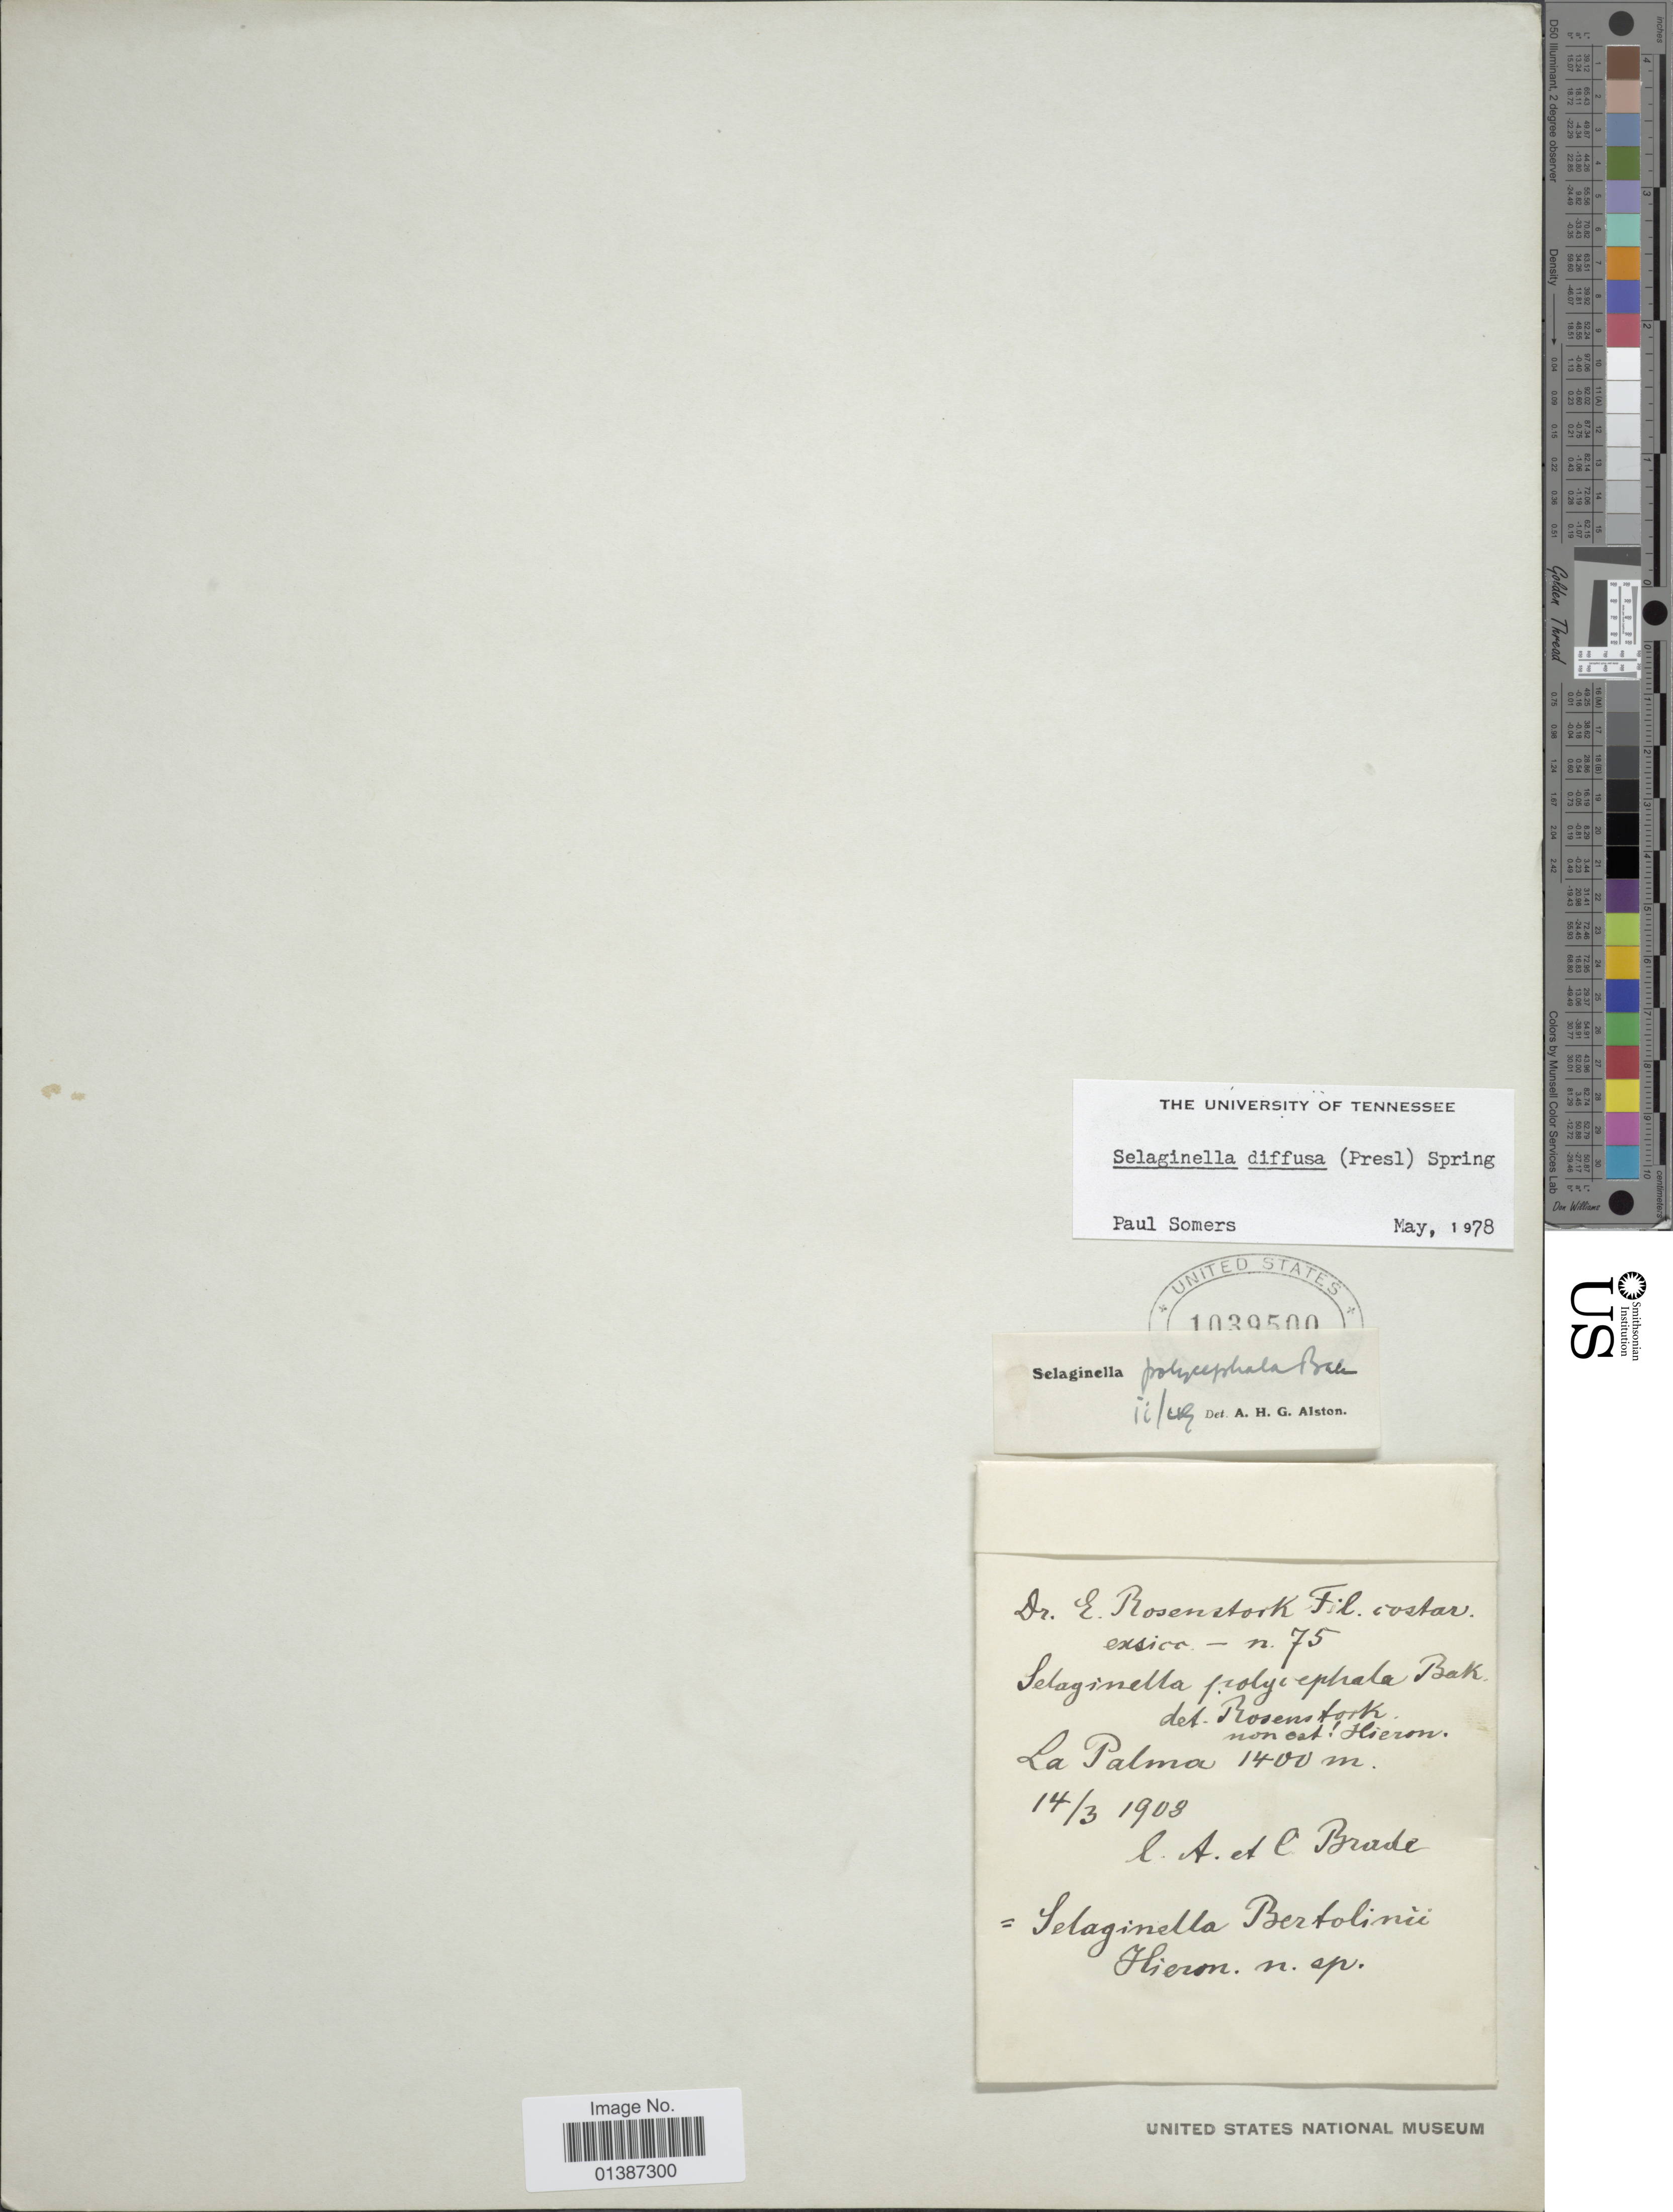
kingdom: Plantae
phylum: Tracheophyta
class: Lycopodiopsida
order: Selaginellales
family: Selaginellaceae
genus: Selaginella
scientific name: Selaginella diffusa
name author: (C. Presl) Spring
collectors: A. Brade & C. Brade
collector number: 75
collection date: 1908-03-14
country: Costa Rica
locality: La Palma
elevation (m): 1400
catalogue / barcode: US 1039500